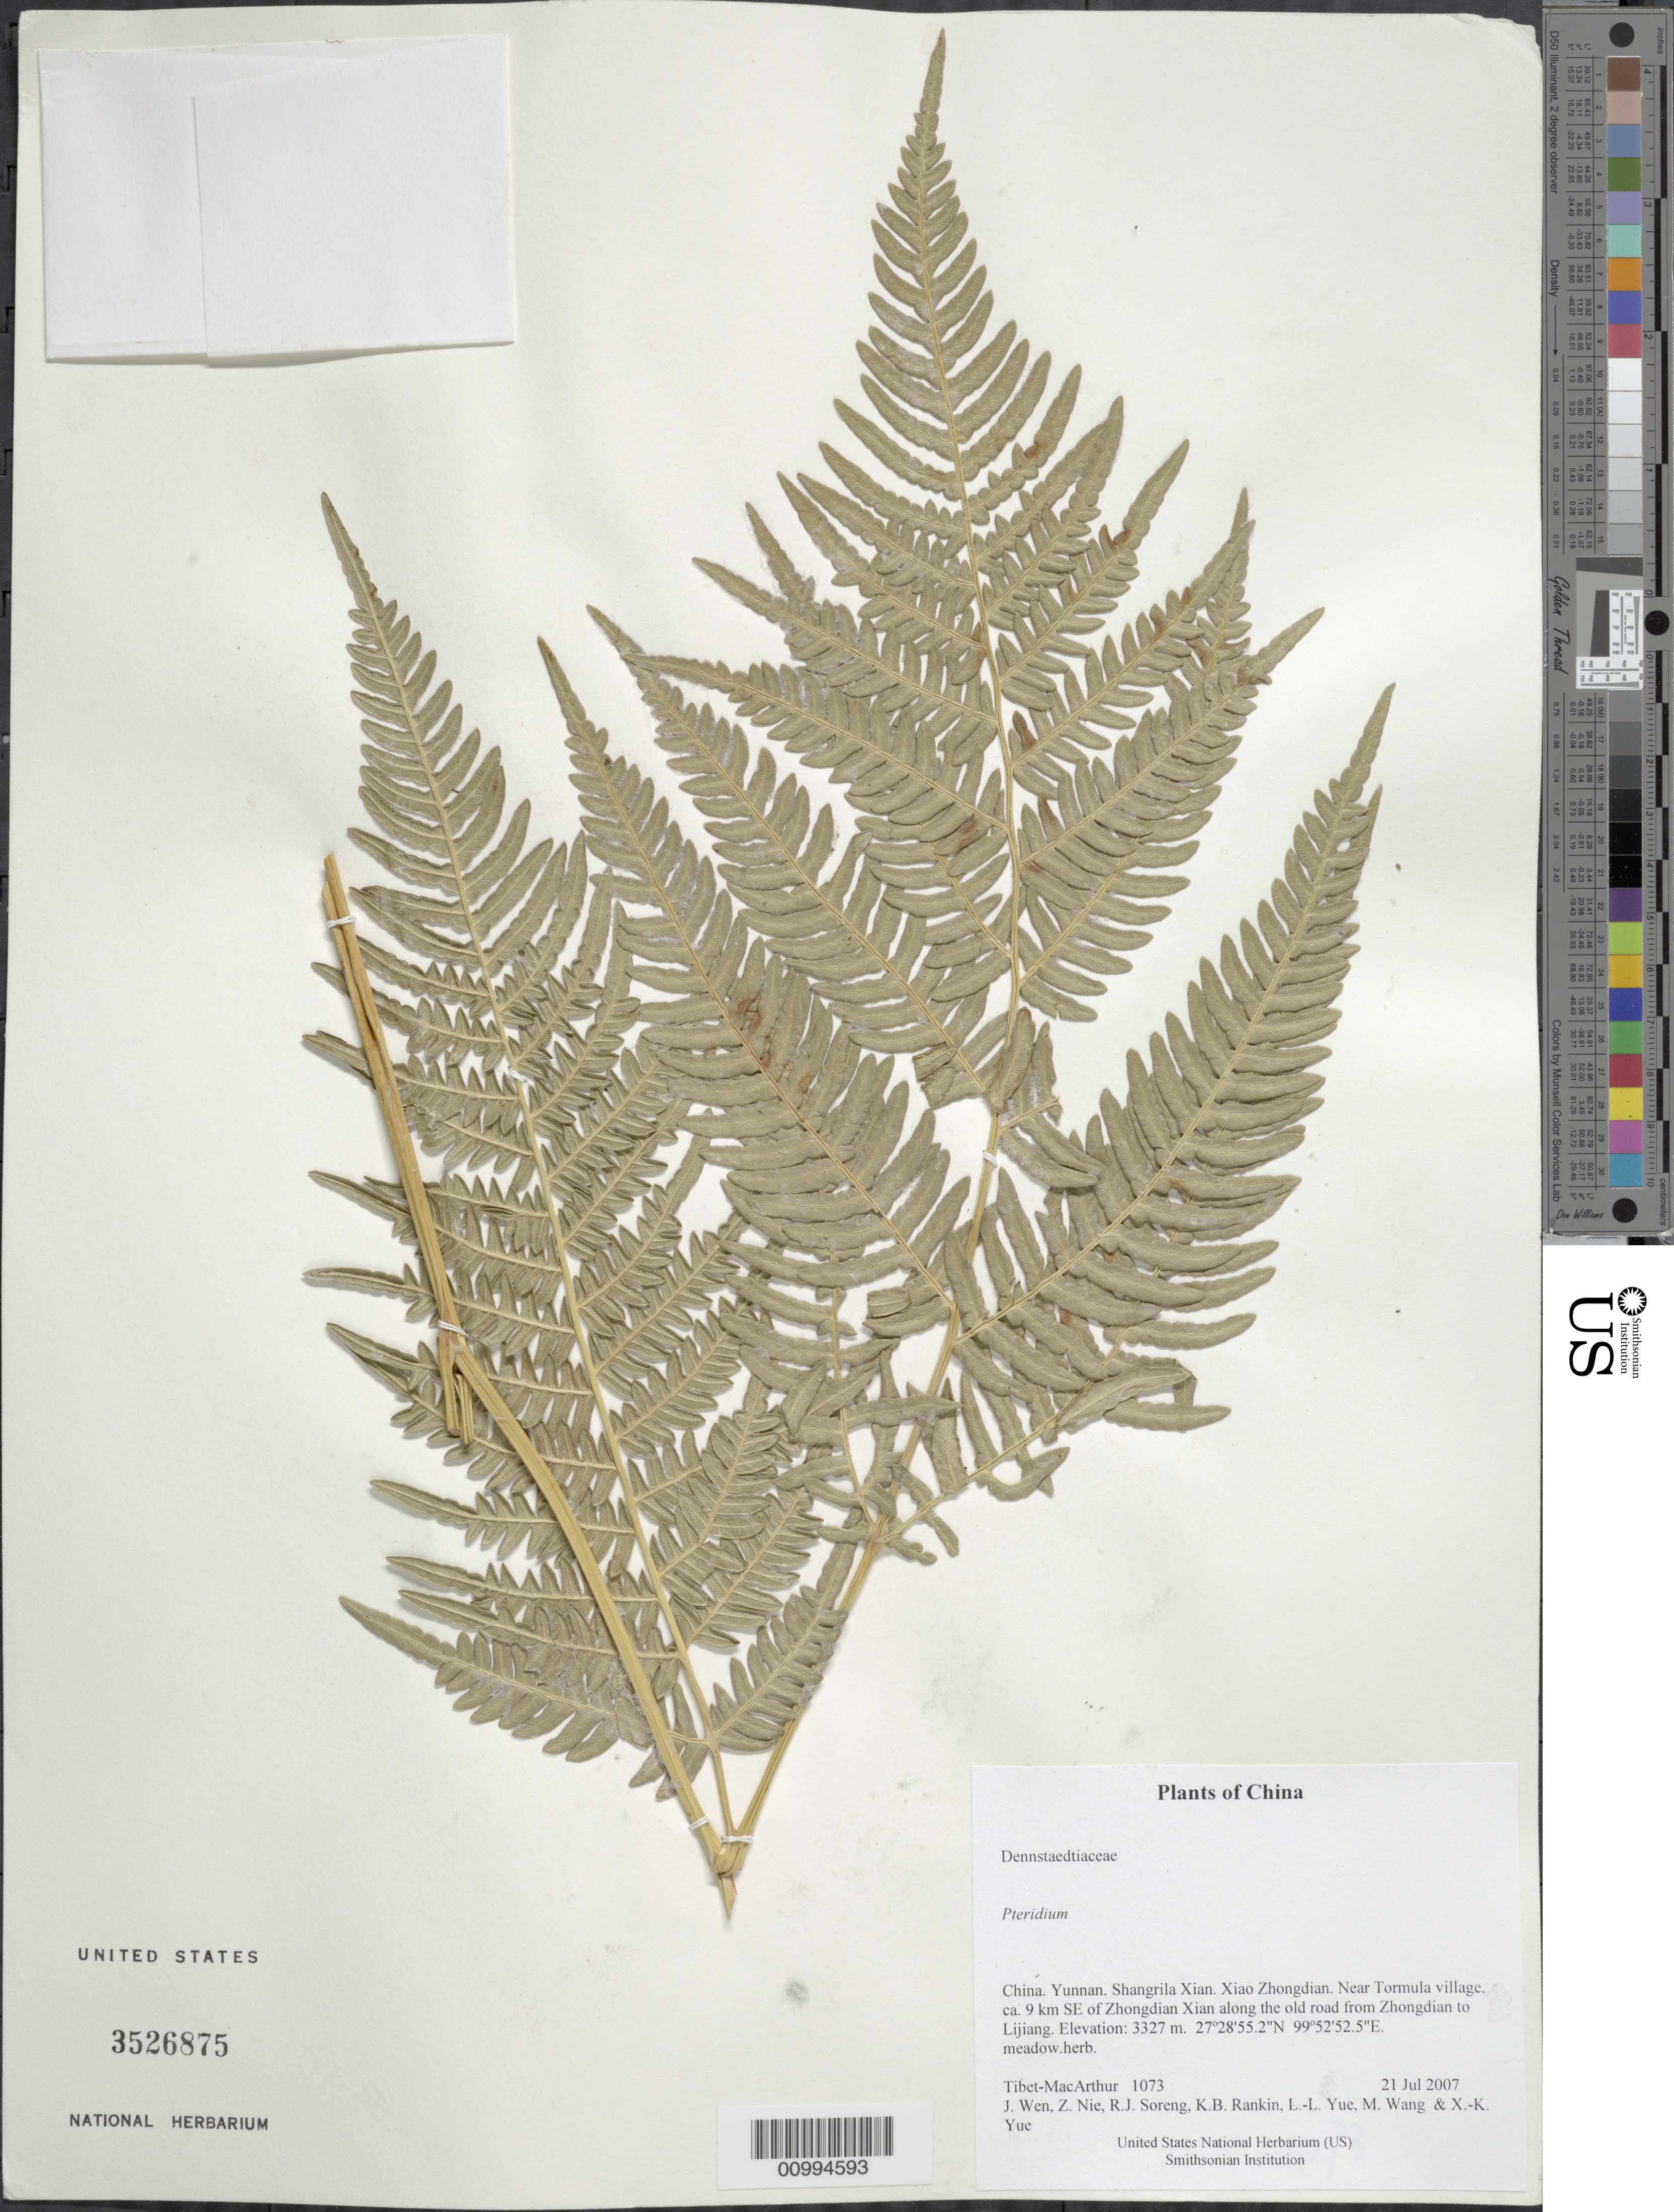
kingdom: Plantae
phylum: Tracheophyta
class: Polypodiopsida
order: Polypodiales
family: Dennstaedtiaceae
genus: Pteridium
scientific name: Pteridium aquilinum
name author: (L.) Kuhn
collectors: Tibet-MacArthur, J. Wen, Z. Nie, R. J. Soreng, K. Rankin, L. Yue, M. Wang & X. Yue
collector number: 1073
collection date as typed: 21 Jul 2007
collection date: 2007-07-21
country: China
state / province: Yunnan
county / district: Shangrila Xian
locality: Xiao Zhongdian. Near Tormula village, ca. 9 km SE of Zhongdian Xian along the old road from Zhongdian to Lijiang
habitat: meadow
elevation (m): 3327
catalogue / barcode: US 3527046